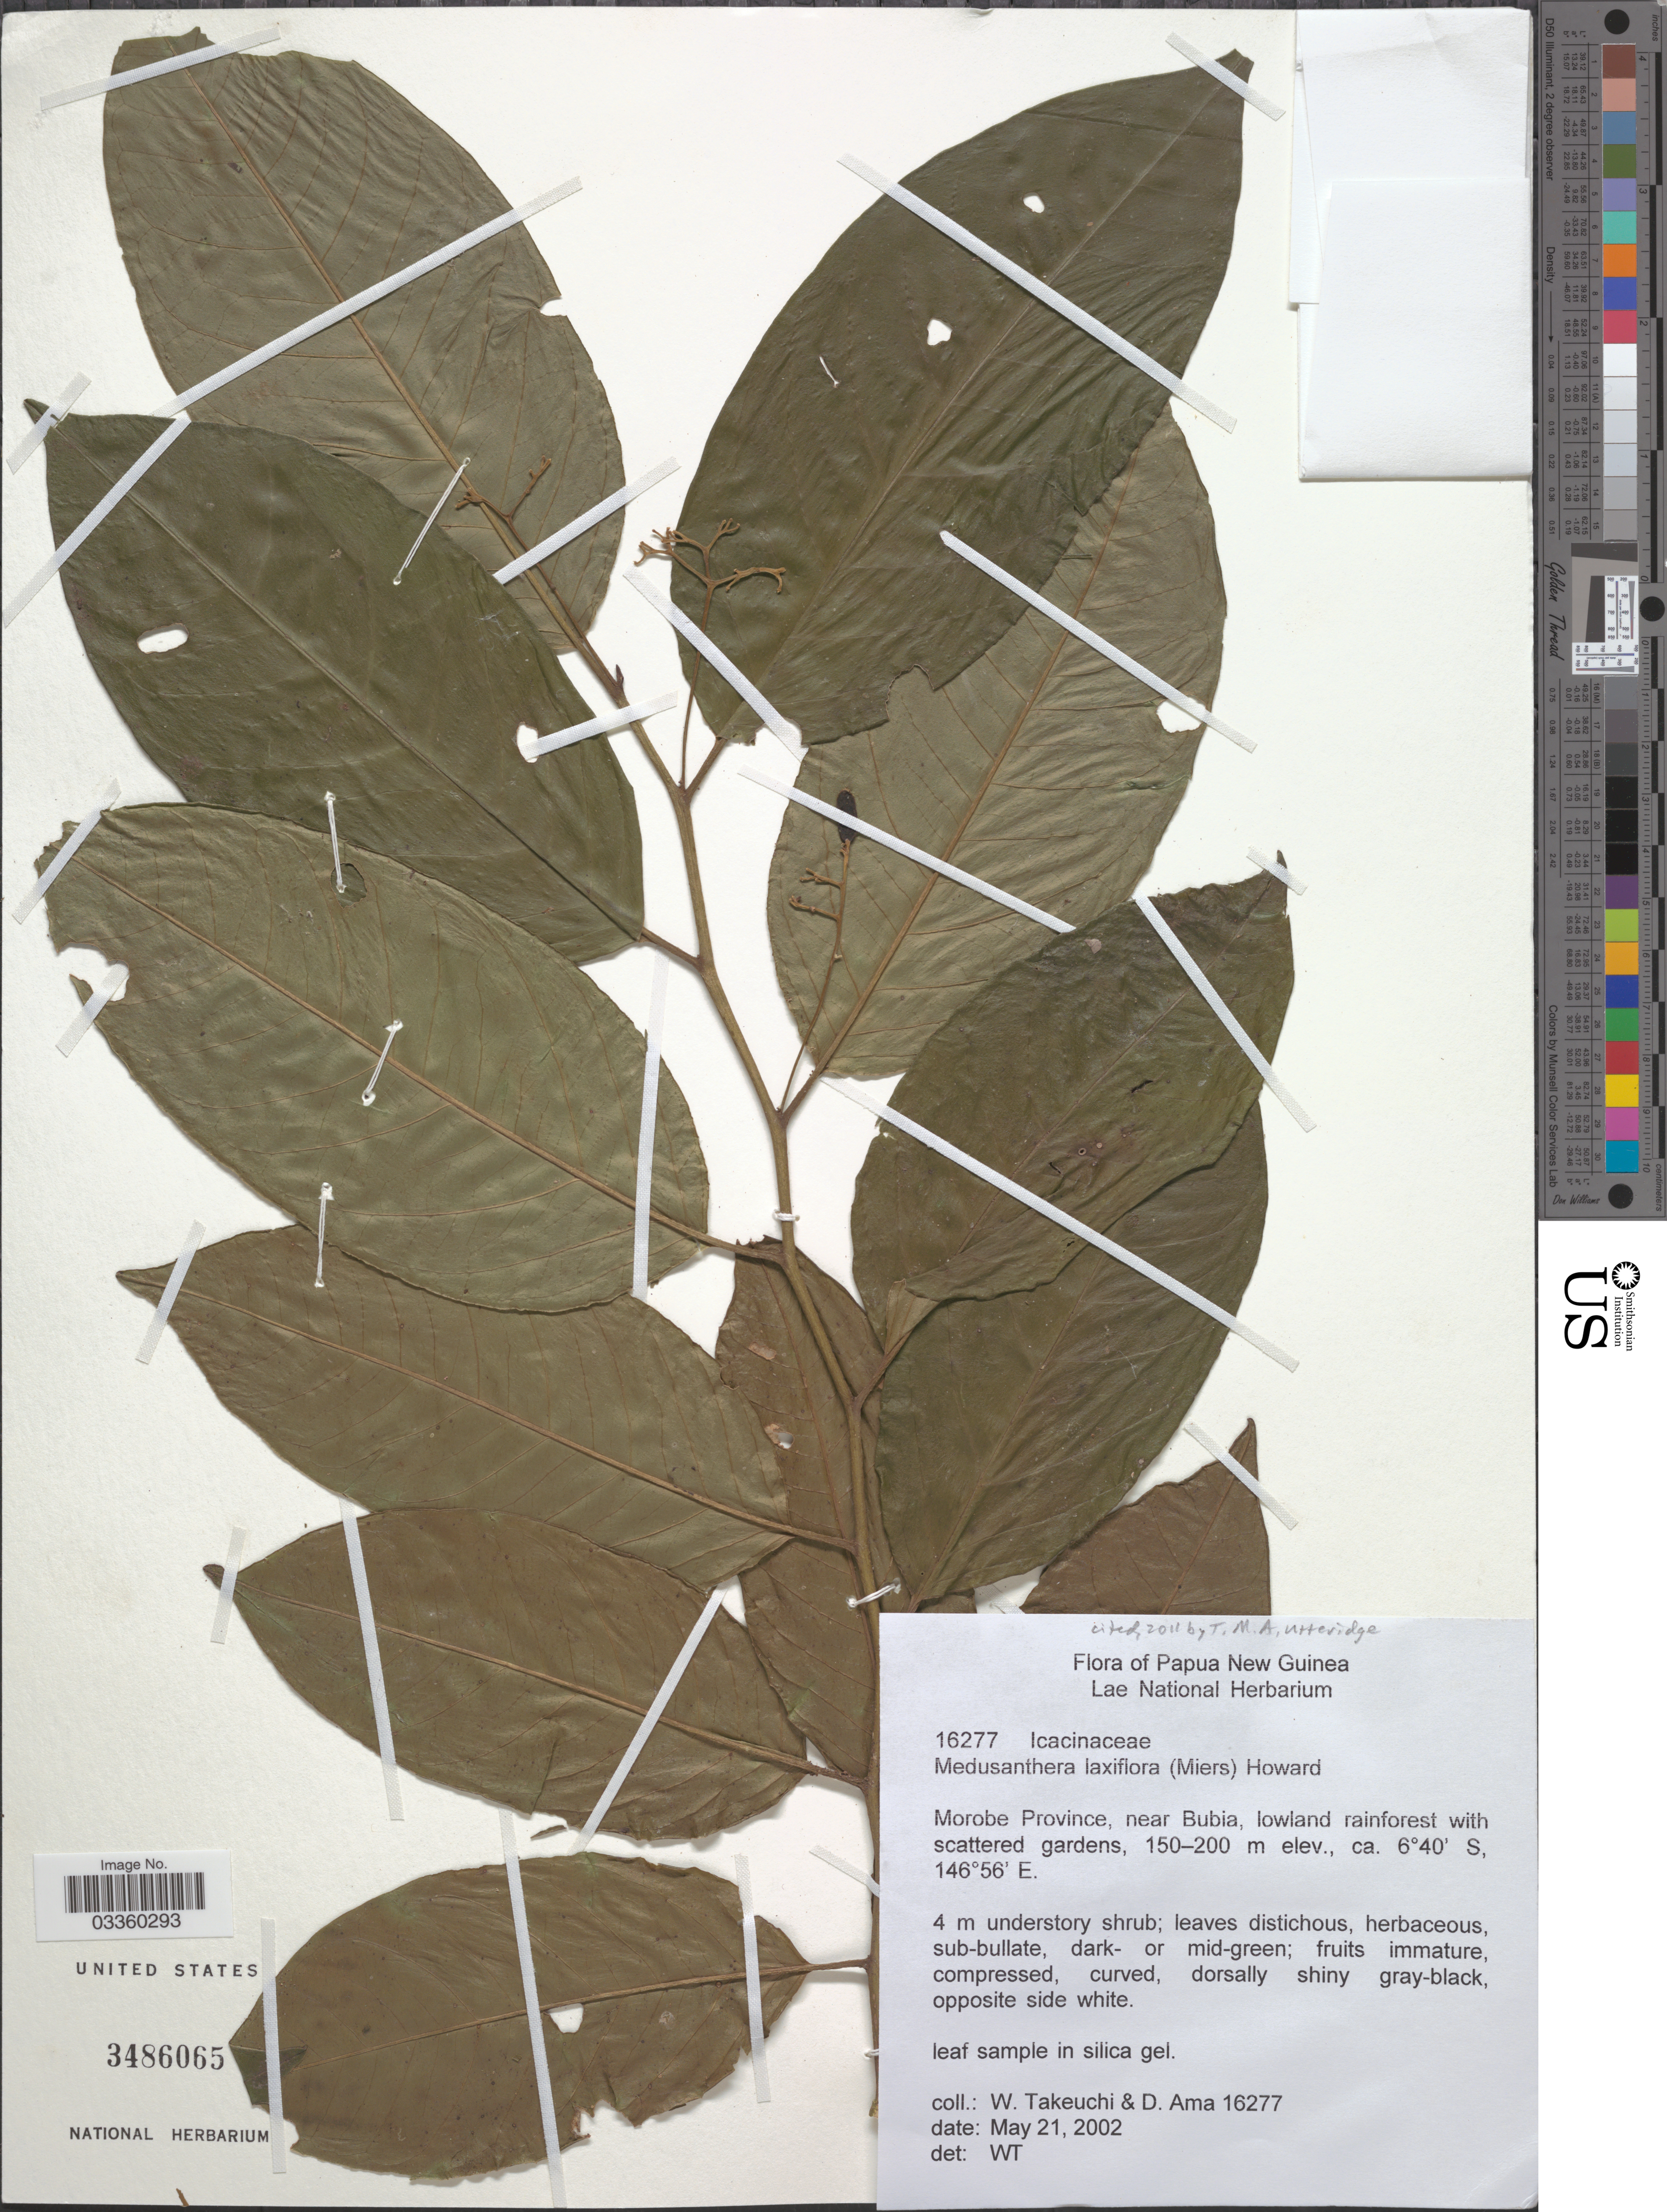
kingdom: Plantae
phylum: Tracheophyta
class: Magnoliopsida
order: Cardiopteridales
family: Stemonuraceae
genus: Medusanthera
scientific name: Medusanthera laxiflora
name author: (Miers) R.A. Howard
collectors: W. Takeuchi & D. Ama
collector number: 16277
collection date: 2002-05-21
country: Papua New Guinea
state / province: Morobe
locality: Near Bubia, lowland rainforest with scattered gardens.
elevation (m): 150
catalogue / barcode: US 3486065